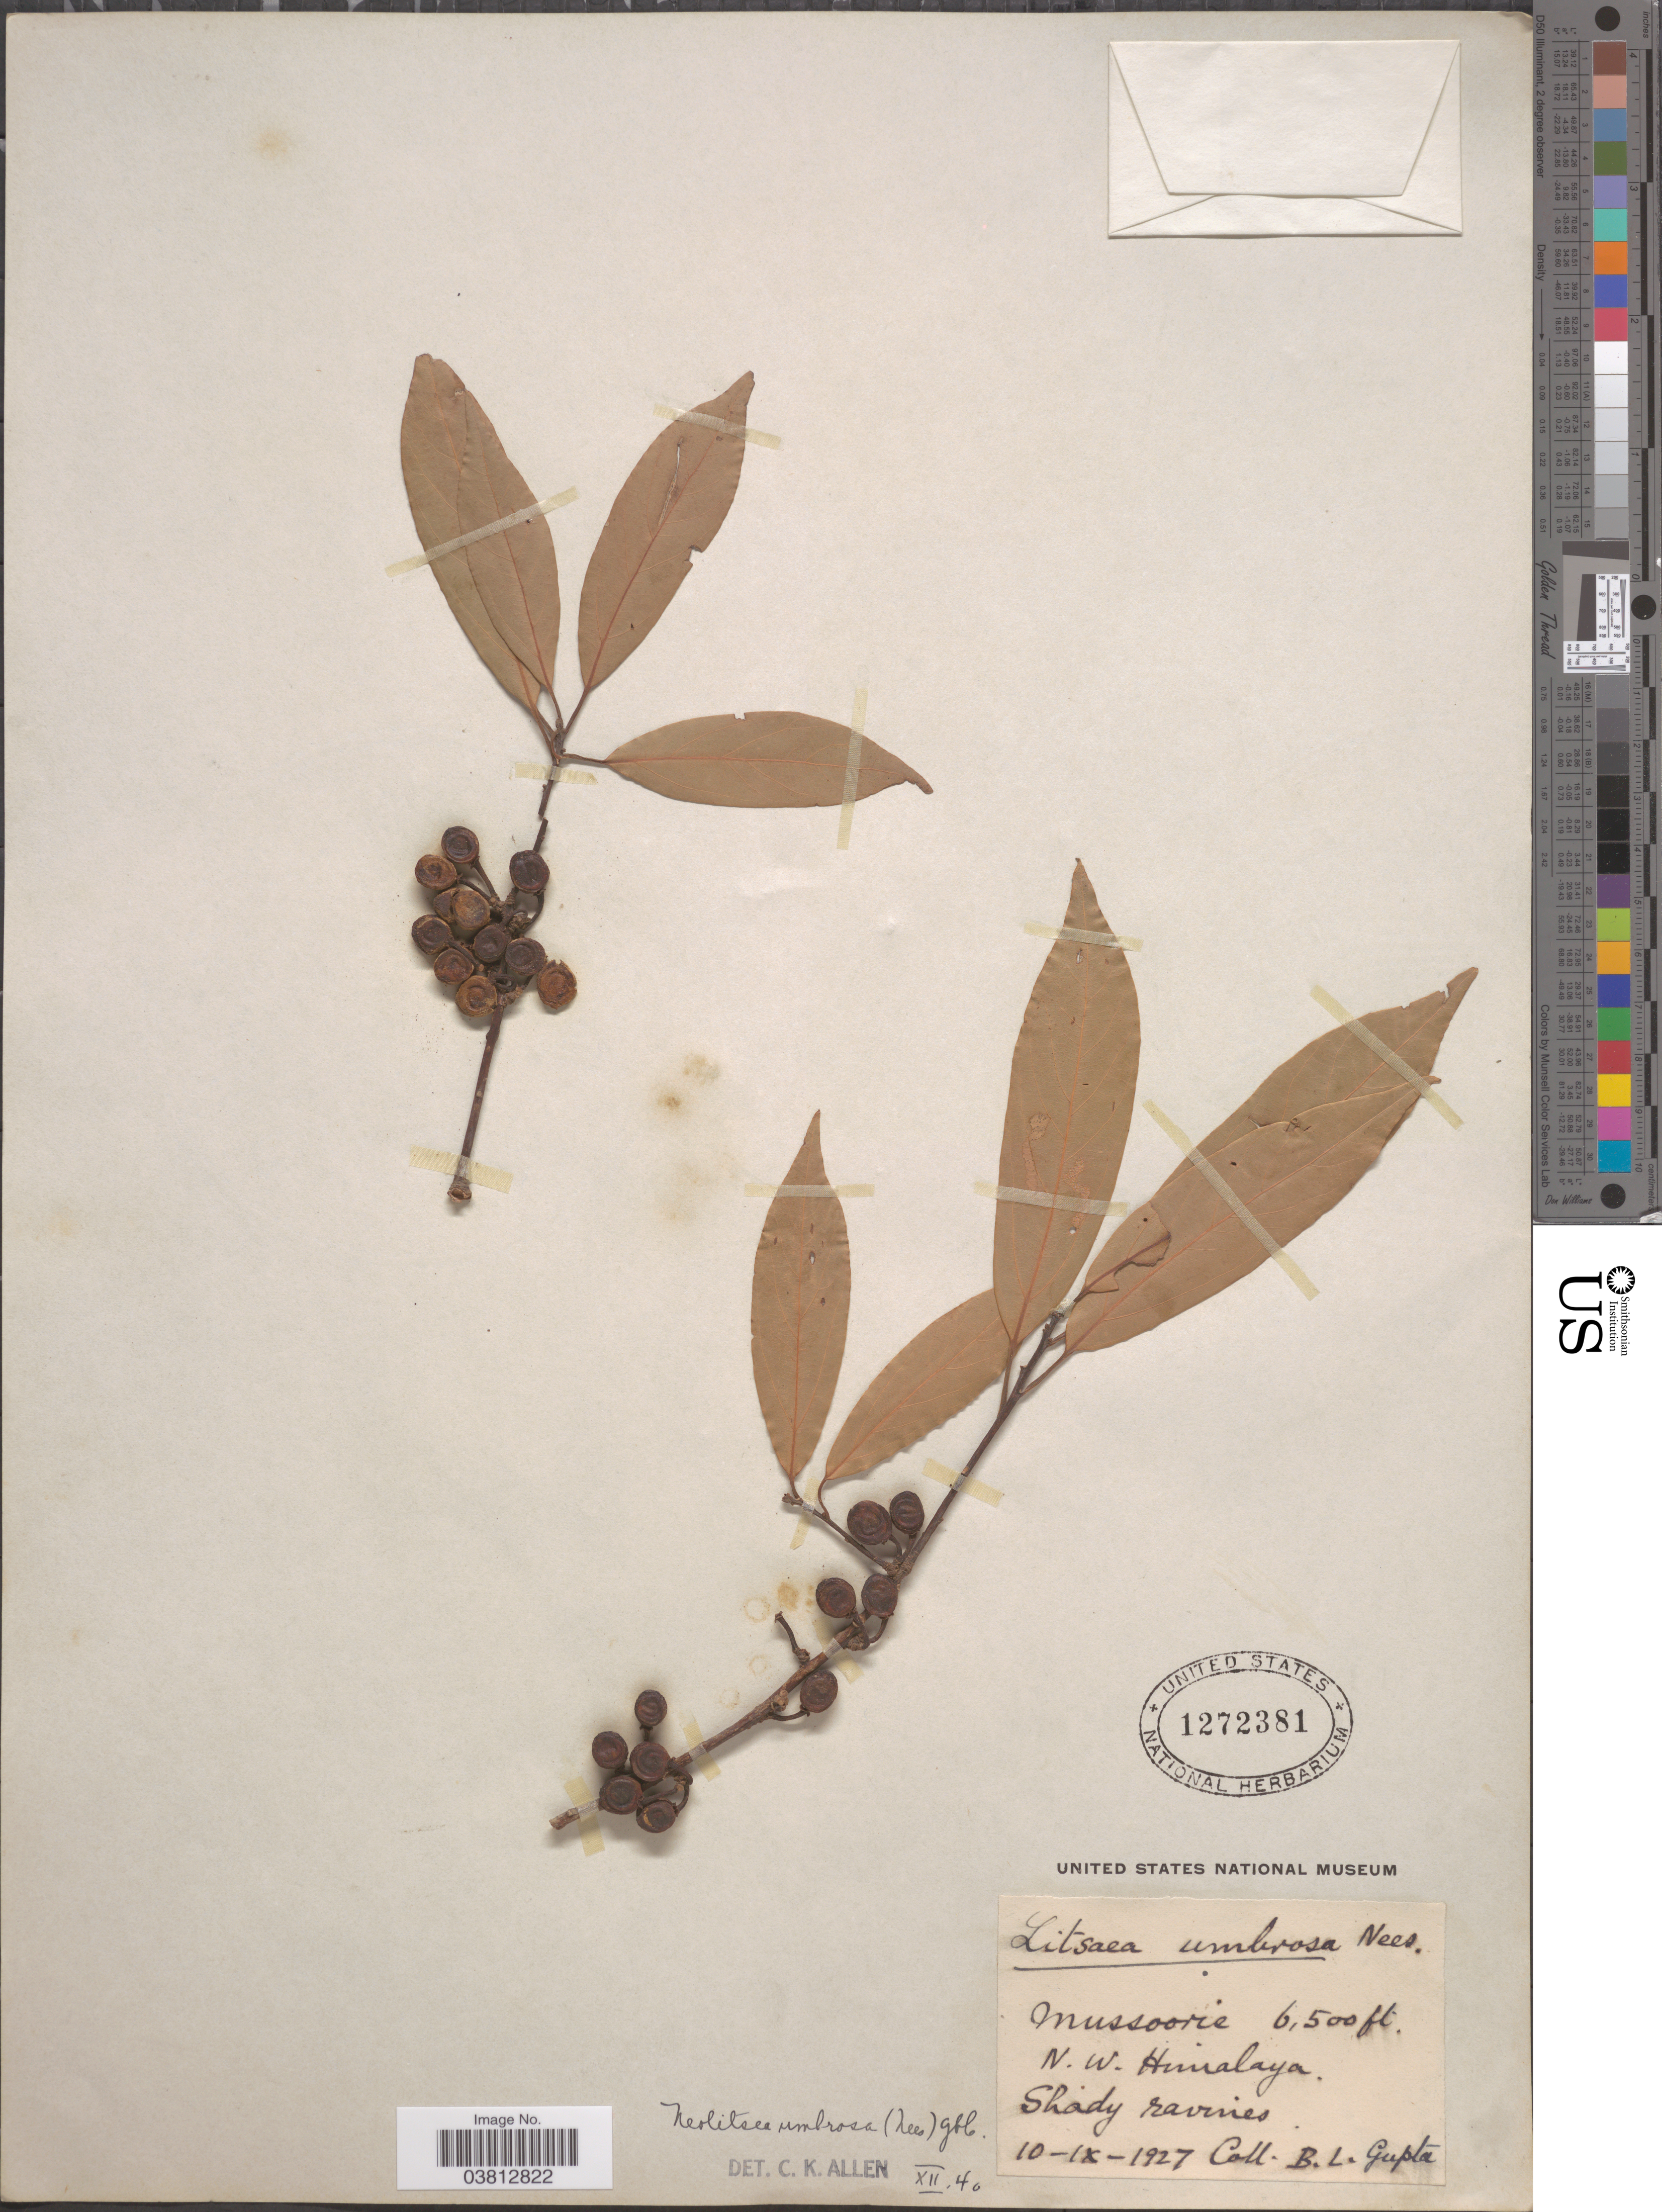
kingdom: Plantae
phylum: Tracheophyta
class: Magnoliopsida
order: Laurales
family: Lauraceae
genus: Neolitsea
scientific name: Neolitsea umbrosa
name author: (Nees) Gamble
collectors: B. L. Gupta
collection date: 1927-09-10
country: India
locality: Mussoorie. N.W. Himalaya.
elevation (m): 1981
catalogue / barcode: US 1272381